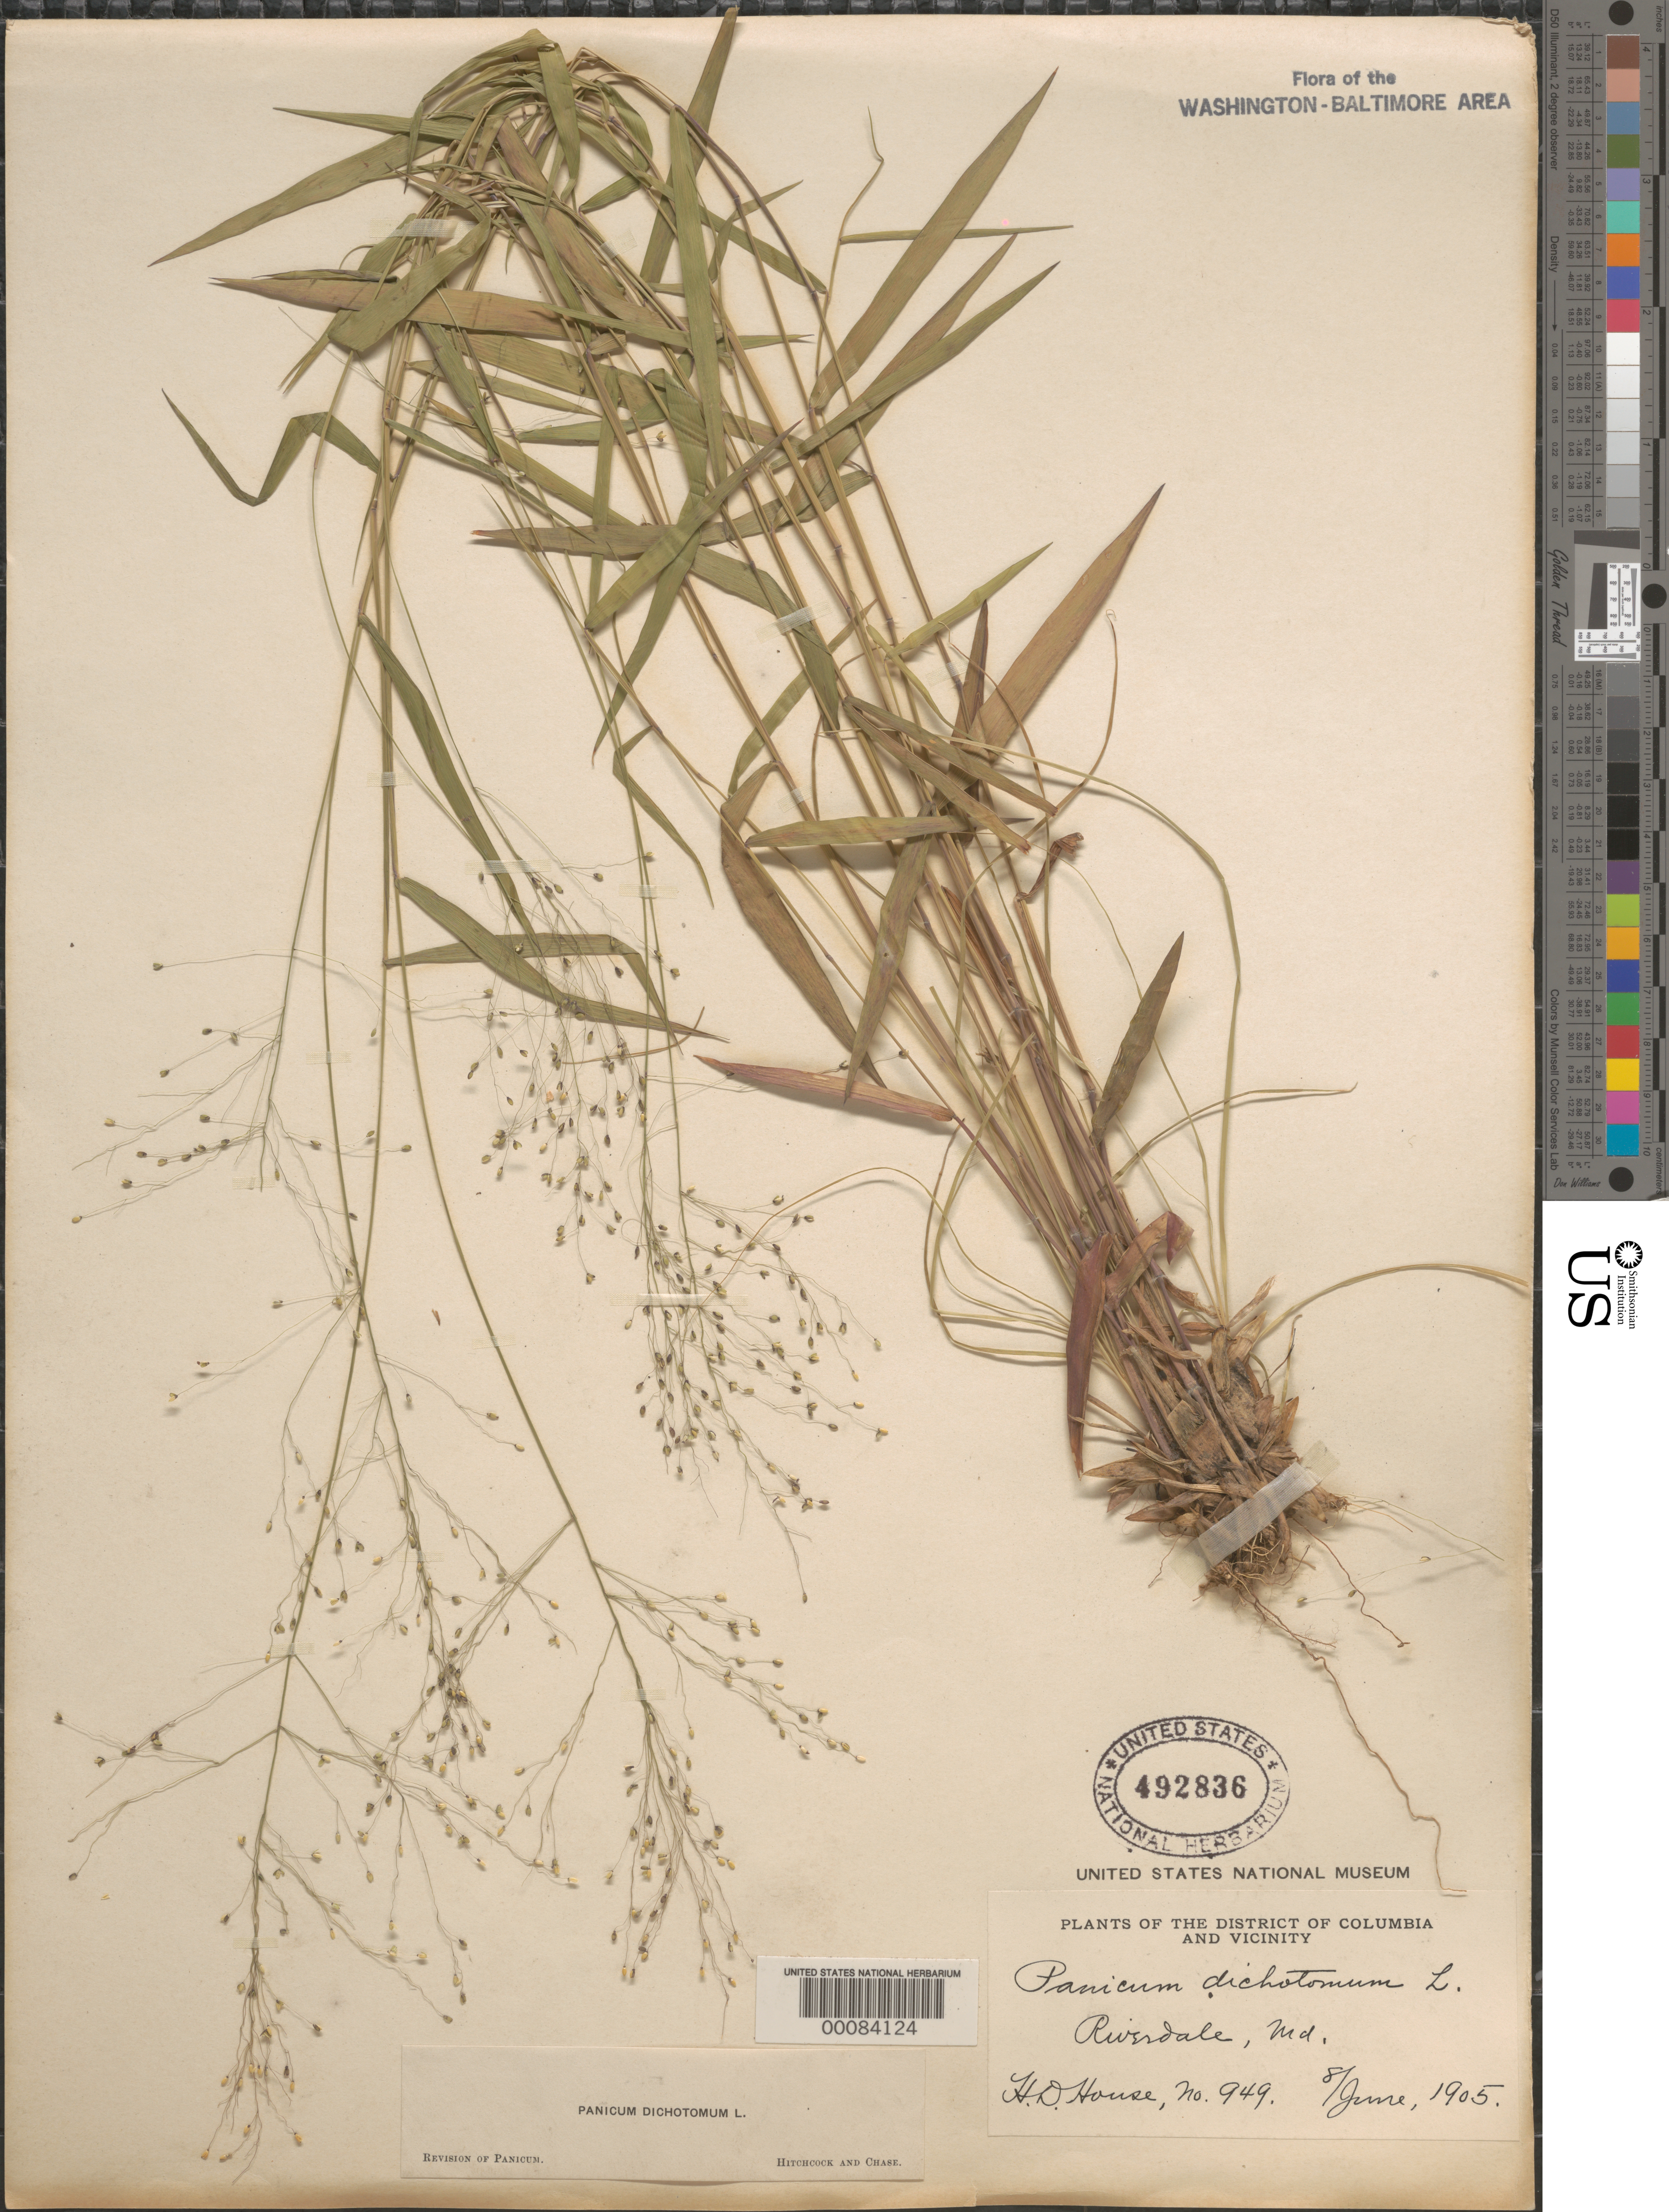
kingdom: Plantae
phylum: Tracheophyta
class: Liliopsida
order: Poales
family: Poaceae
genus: Dichanthelium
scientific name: Dichanthelium dichotomum var. dichotomum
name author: (L.) Gould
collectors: H. D. House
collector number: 949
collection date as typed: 08 Jun 1905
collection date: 1905-06-08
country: United States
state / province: Maryland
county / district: Prince George's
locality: Riverdale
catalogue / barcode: US 492836